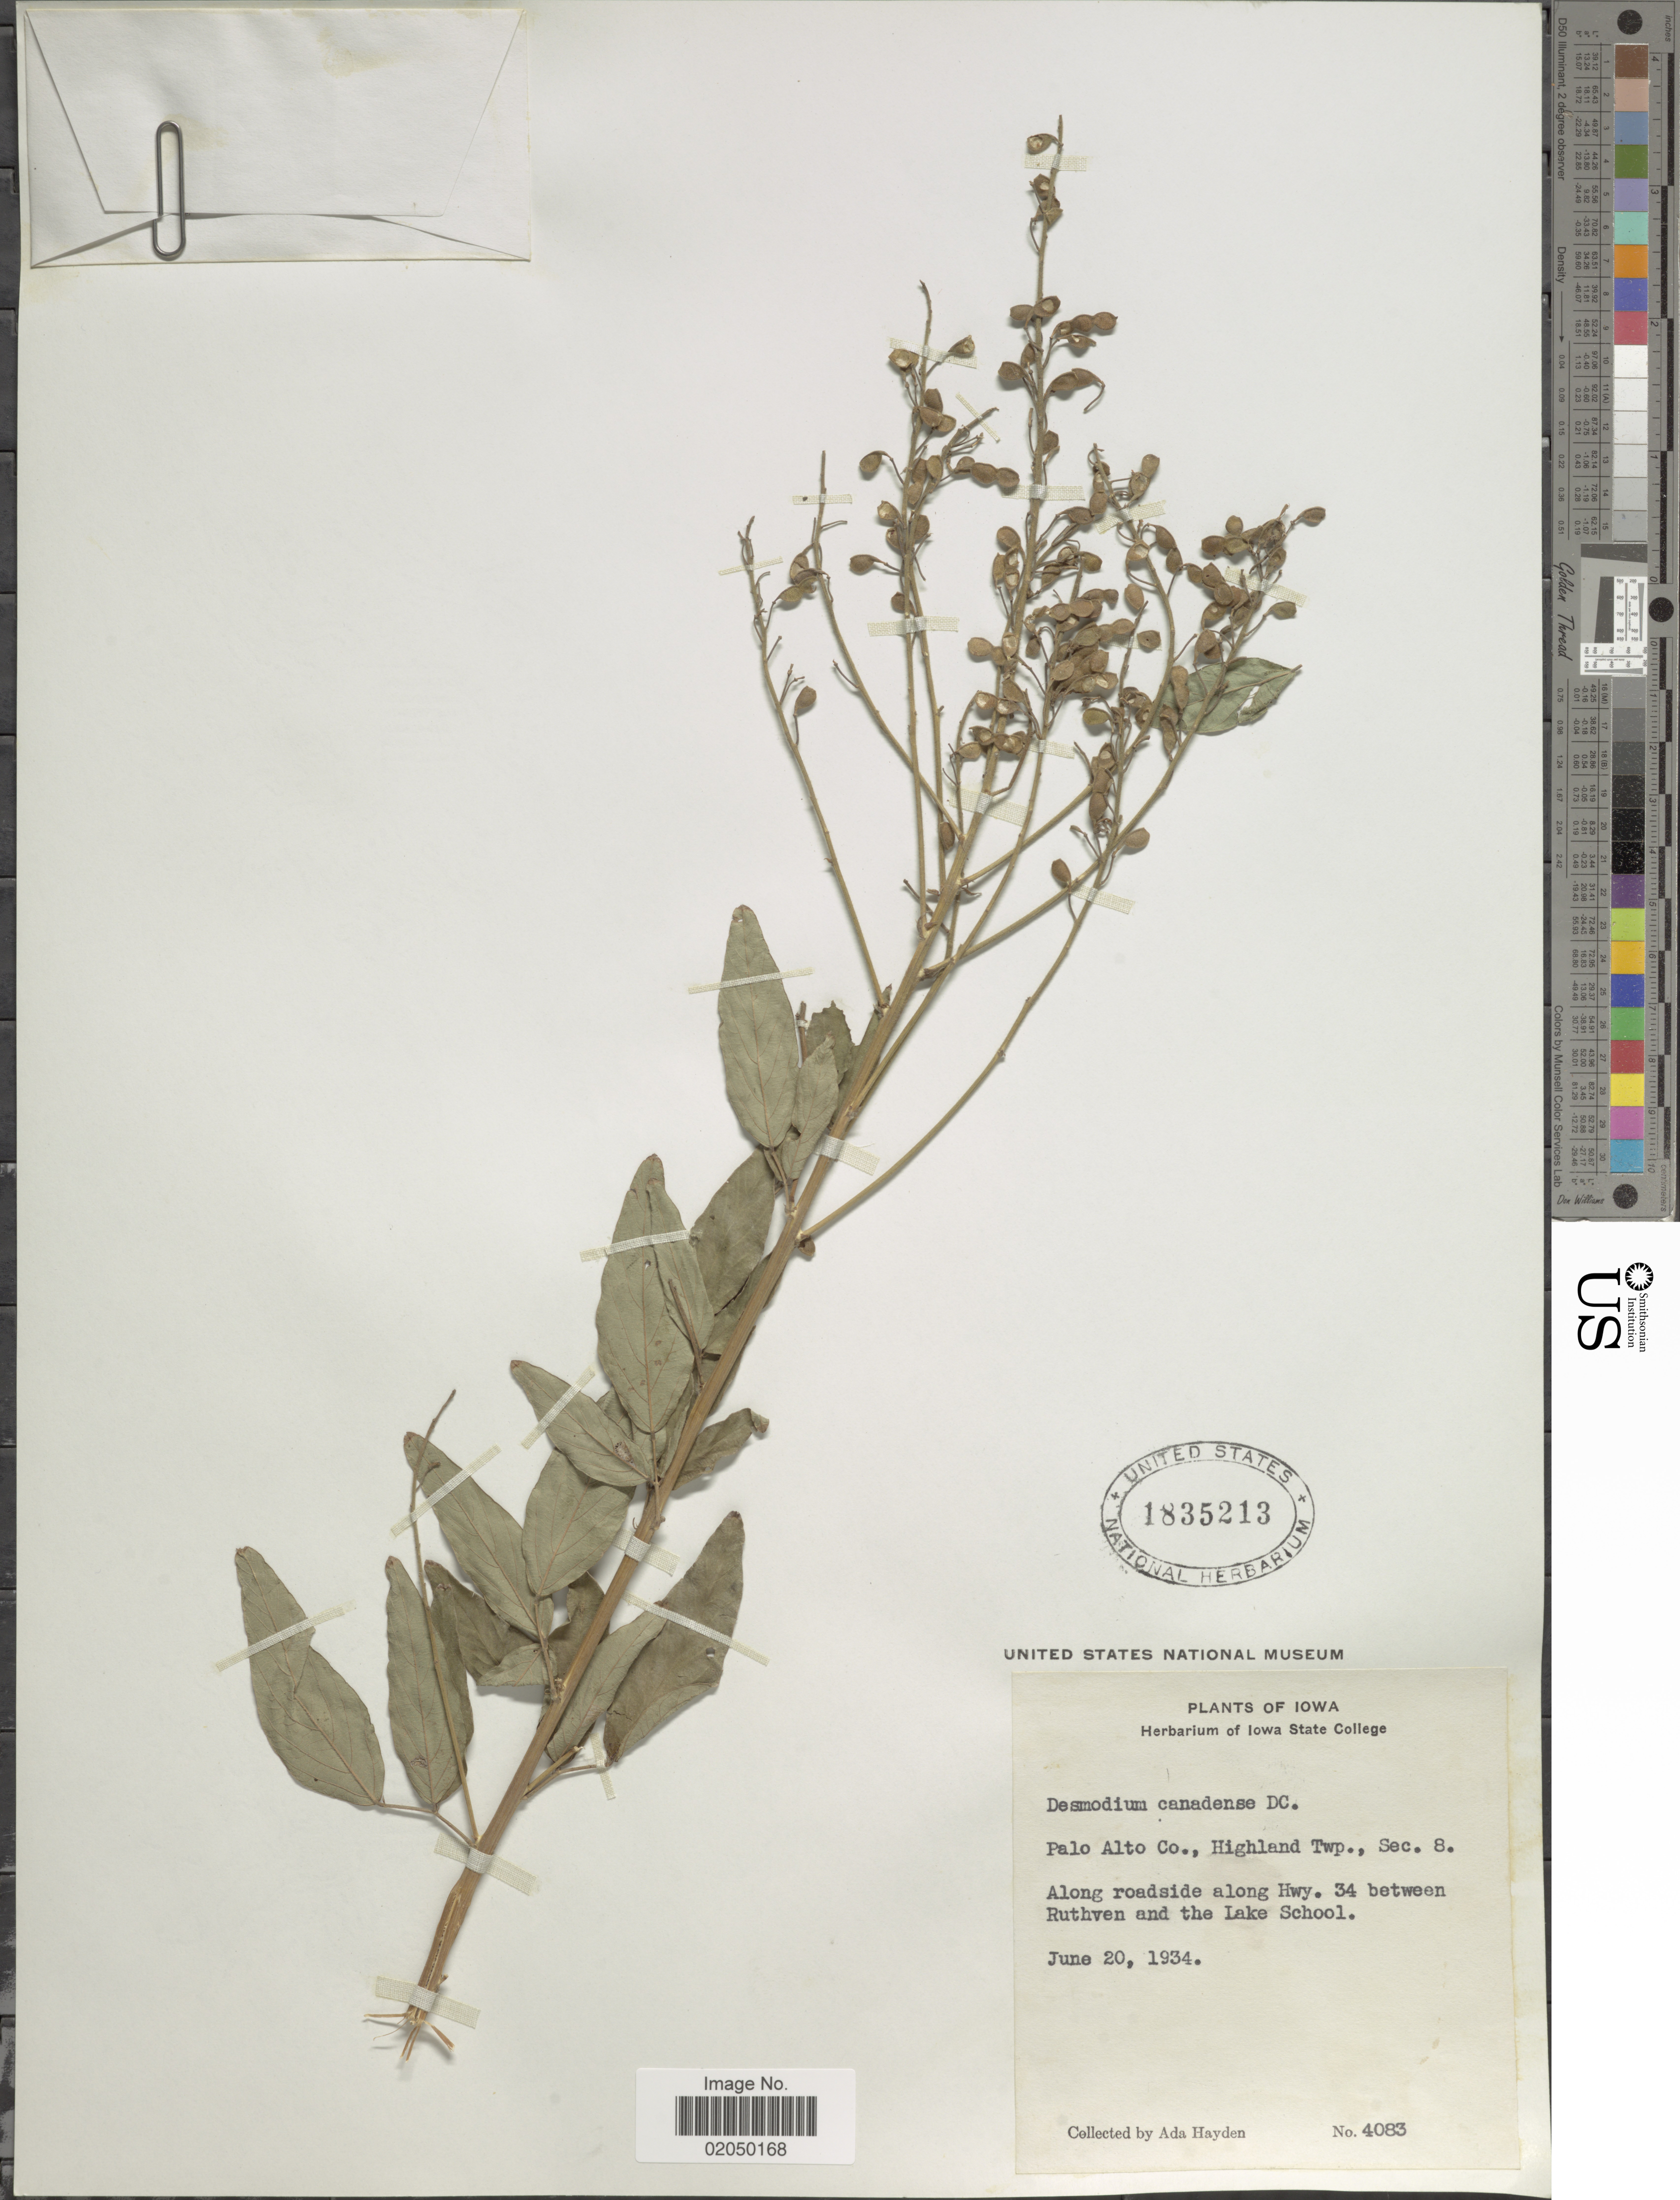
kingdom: Plantae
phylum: Tracheophyta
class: Magnoliopsida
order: Fabales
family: Fabaceae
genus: Desmodium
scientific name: Desmodium canadense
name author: (L.) DC.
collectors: Ada Hayden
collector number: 4083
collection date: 1934-06-20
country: United States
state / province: Iowa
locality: Palo Alto Co., Highland Twp., Sec. 8, Along roadside along Hwy. 34 between Ruthven and the Lake School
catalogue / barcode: US 1835213